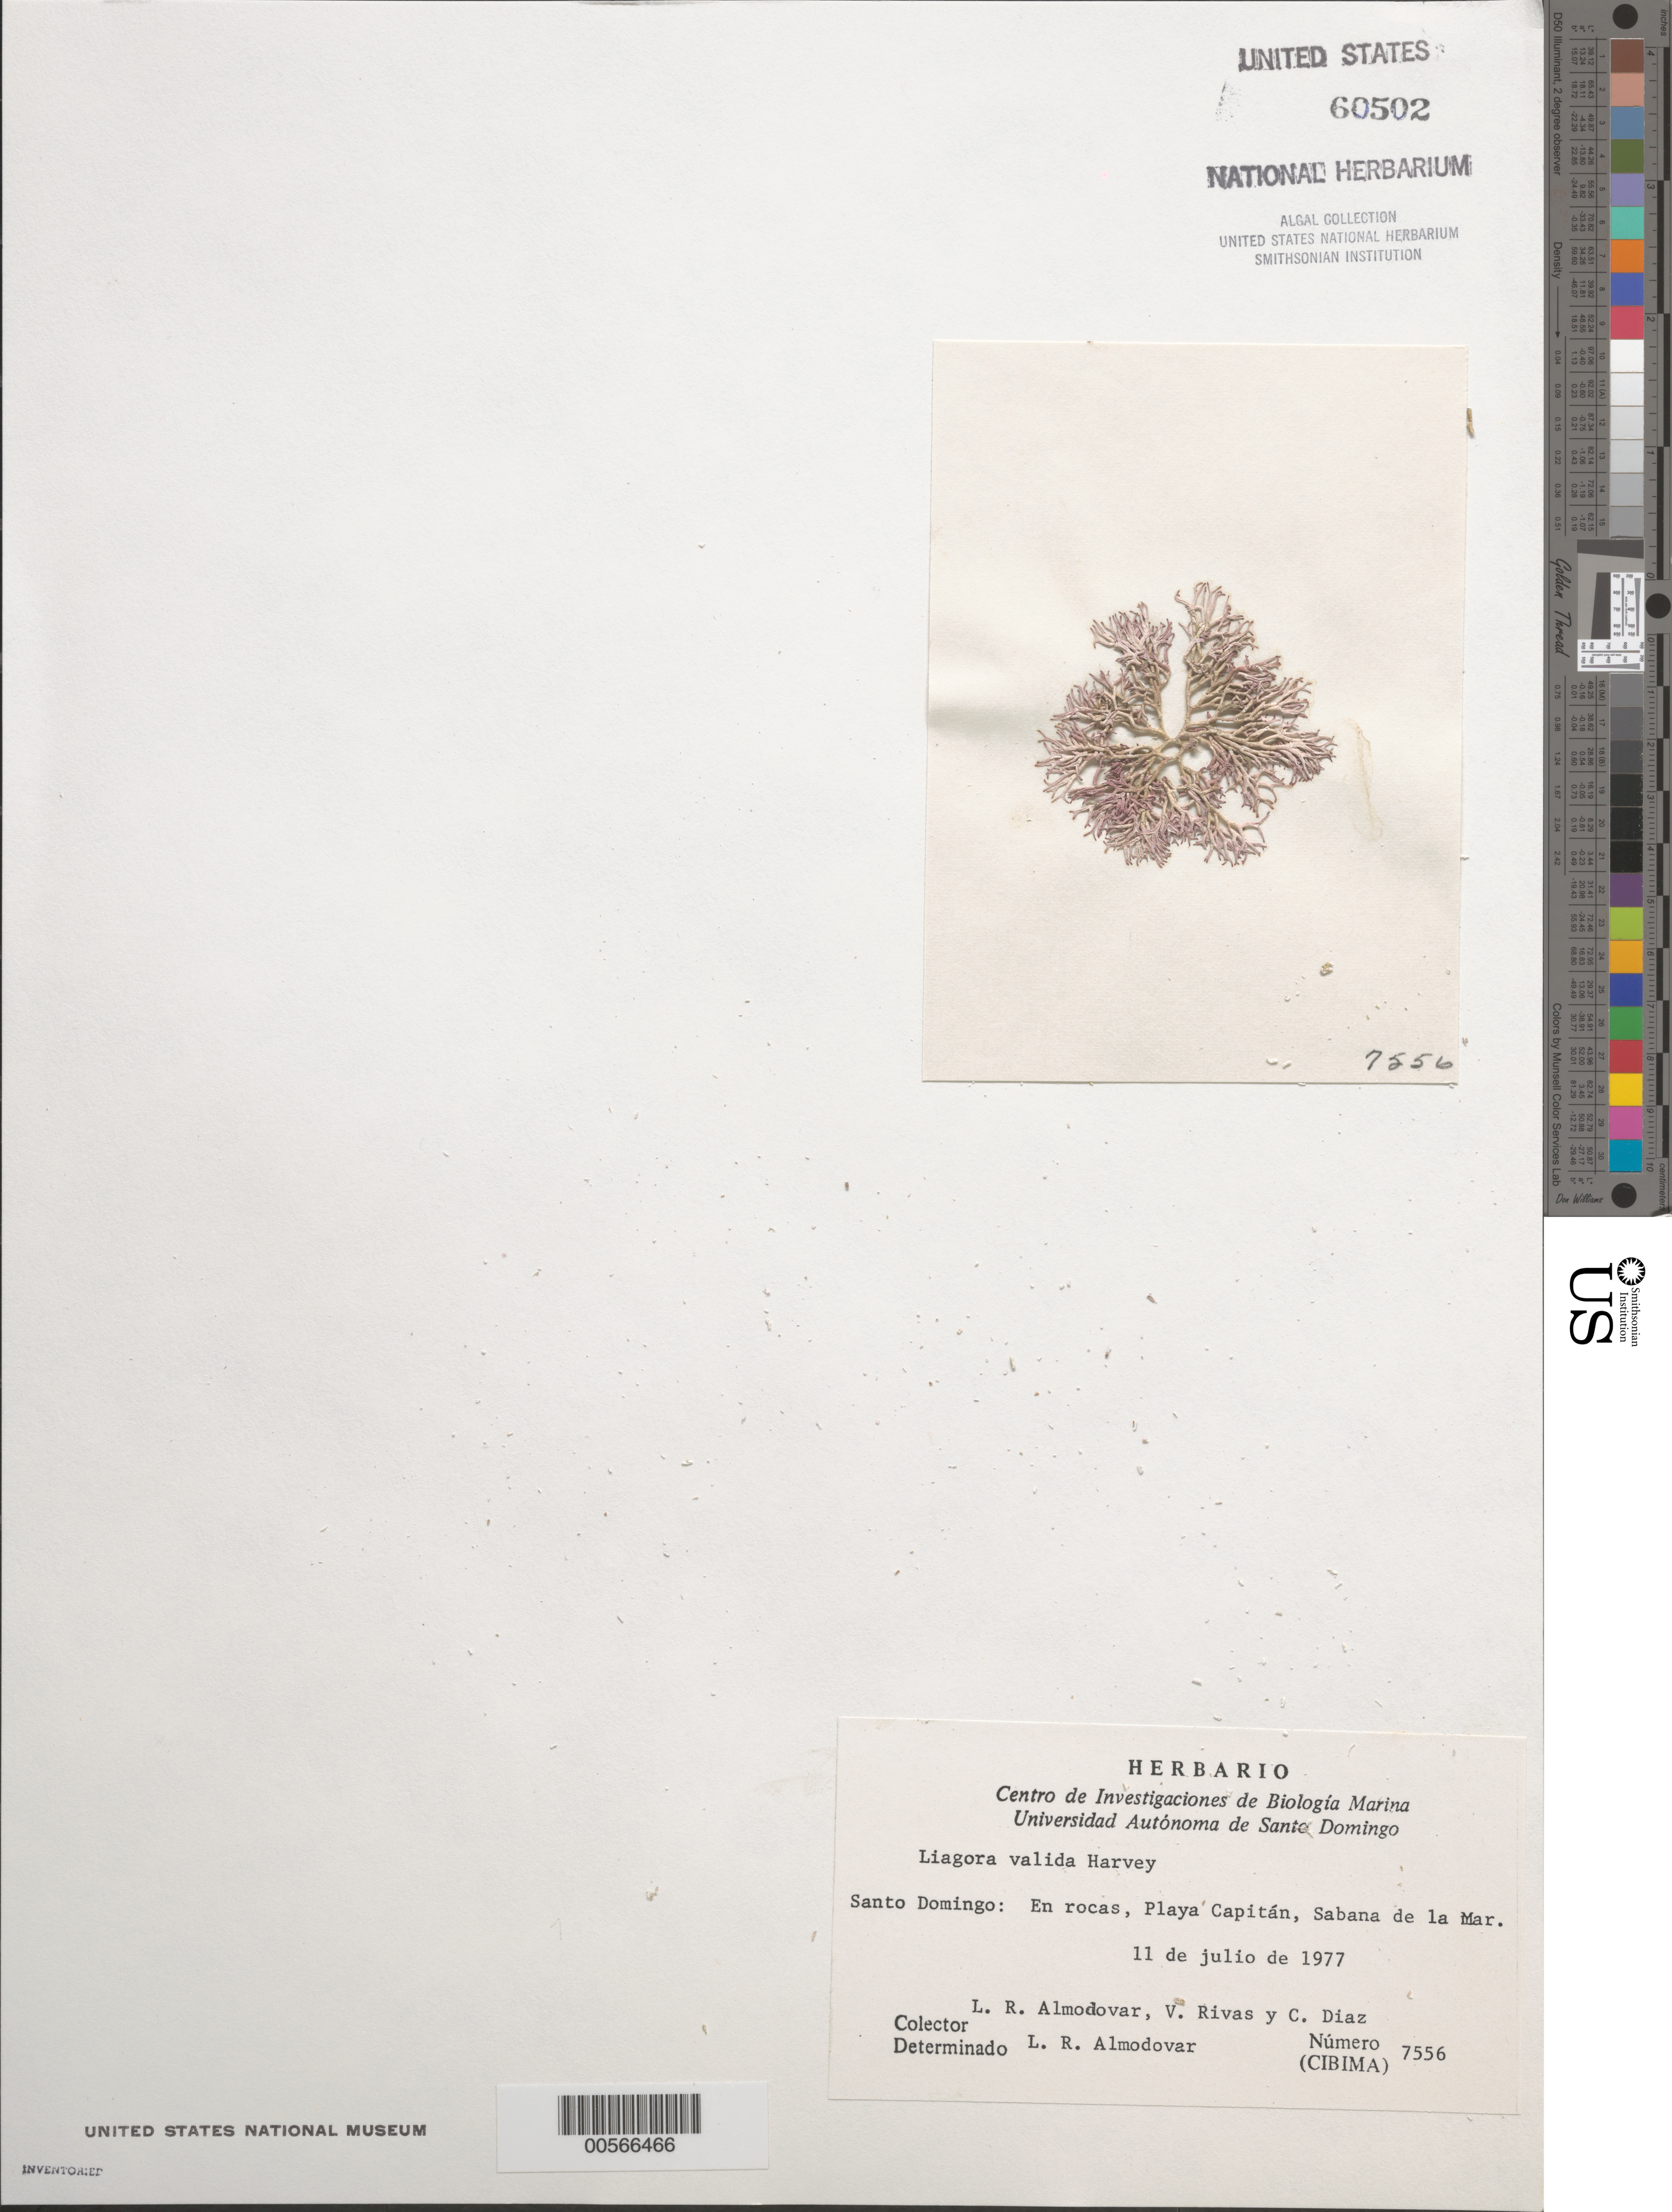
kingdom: Plantae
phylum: Rhodophyta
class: Florideophyceae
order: Nemaliales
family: Liagoraceae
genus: Titanophycus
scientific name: Titanophycus validus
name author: (Harv.) Huisman et al.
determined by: Algae name updating Project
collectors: L. Almodovar, V. Rivas & C. Díaz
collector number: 7556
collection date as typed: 11 Jul 1977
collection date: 1977-07-11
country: Dominican Republic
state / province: El Seibo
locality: Playa Capitan, Sabana de la Mar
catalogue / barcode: US 60502